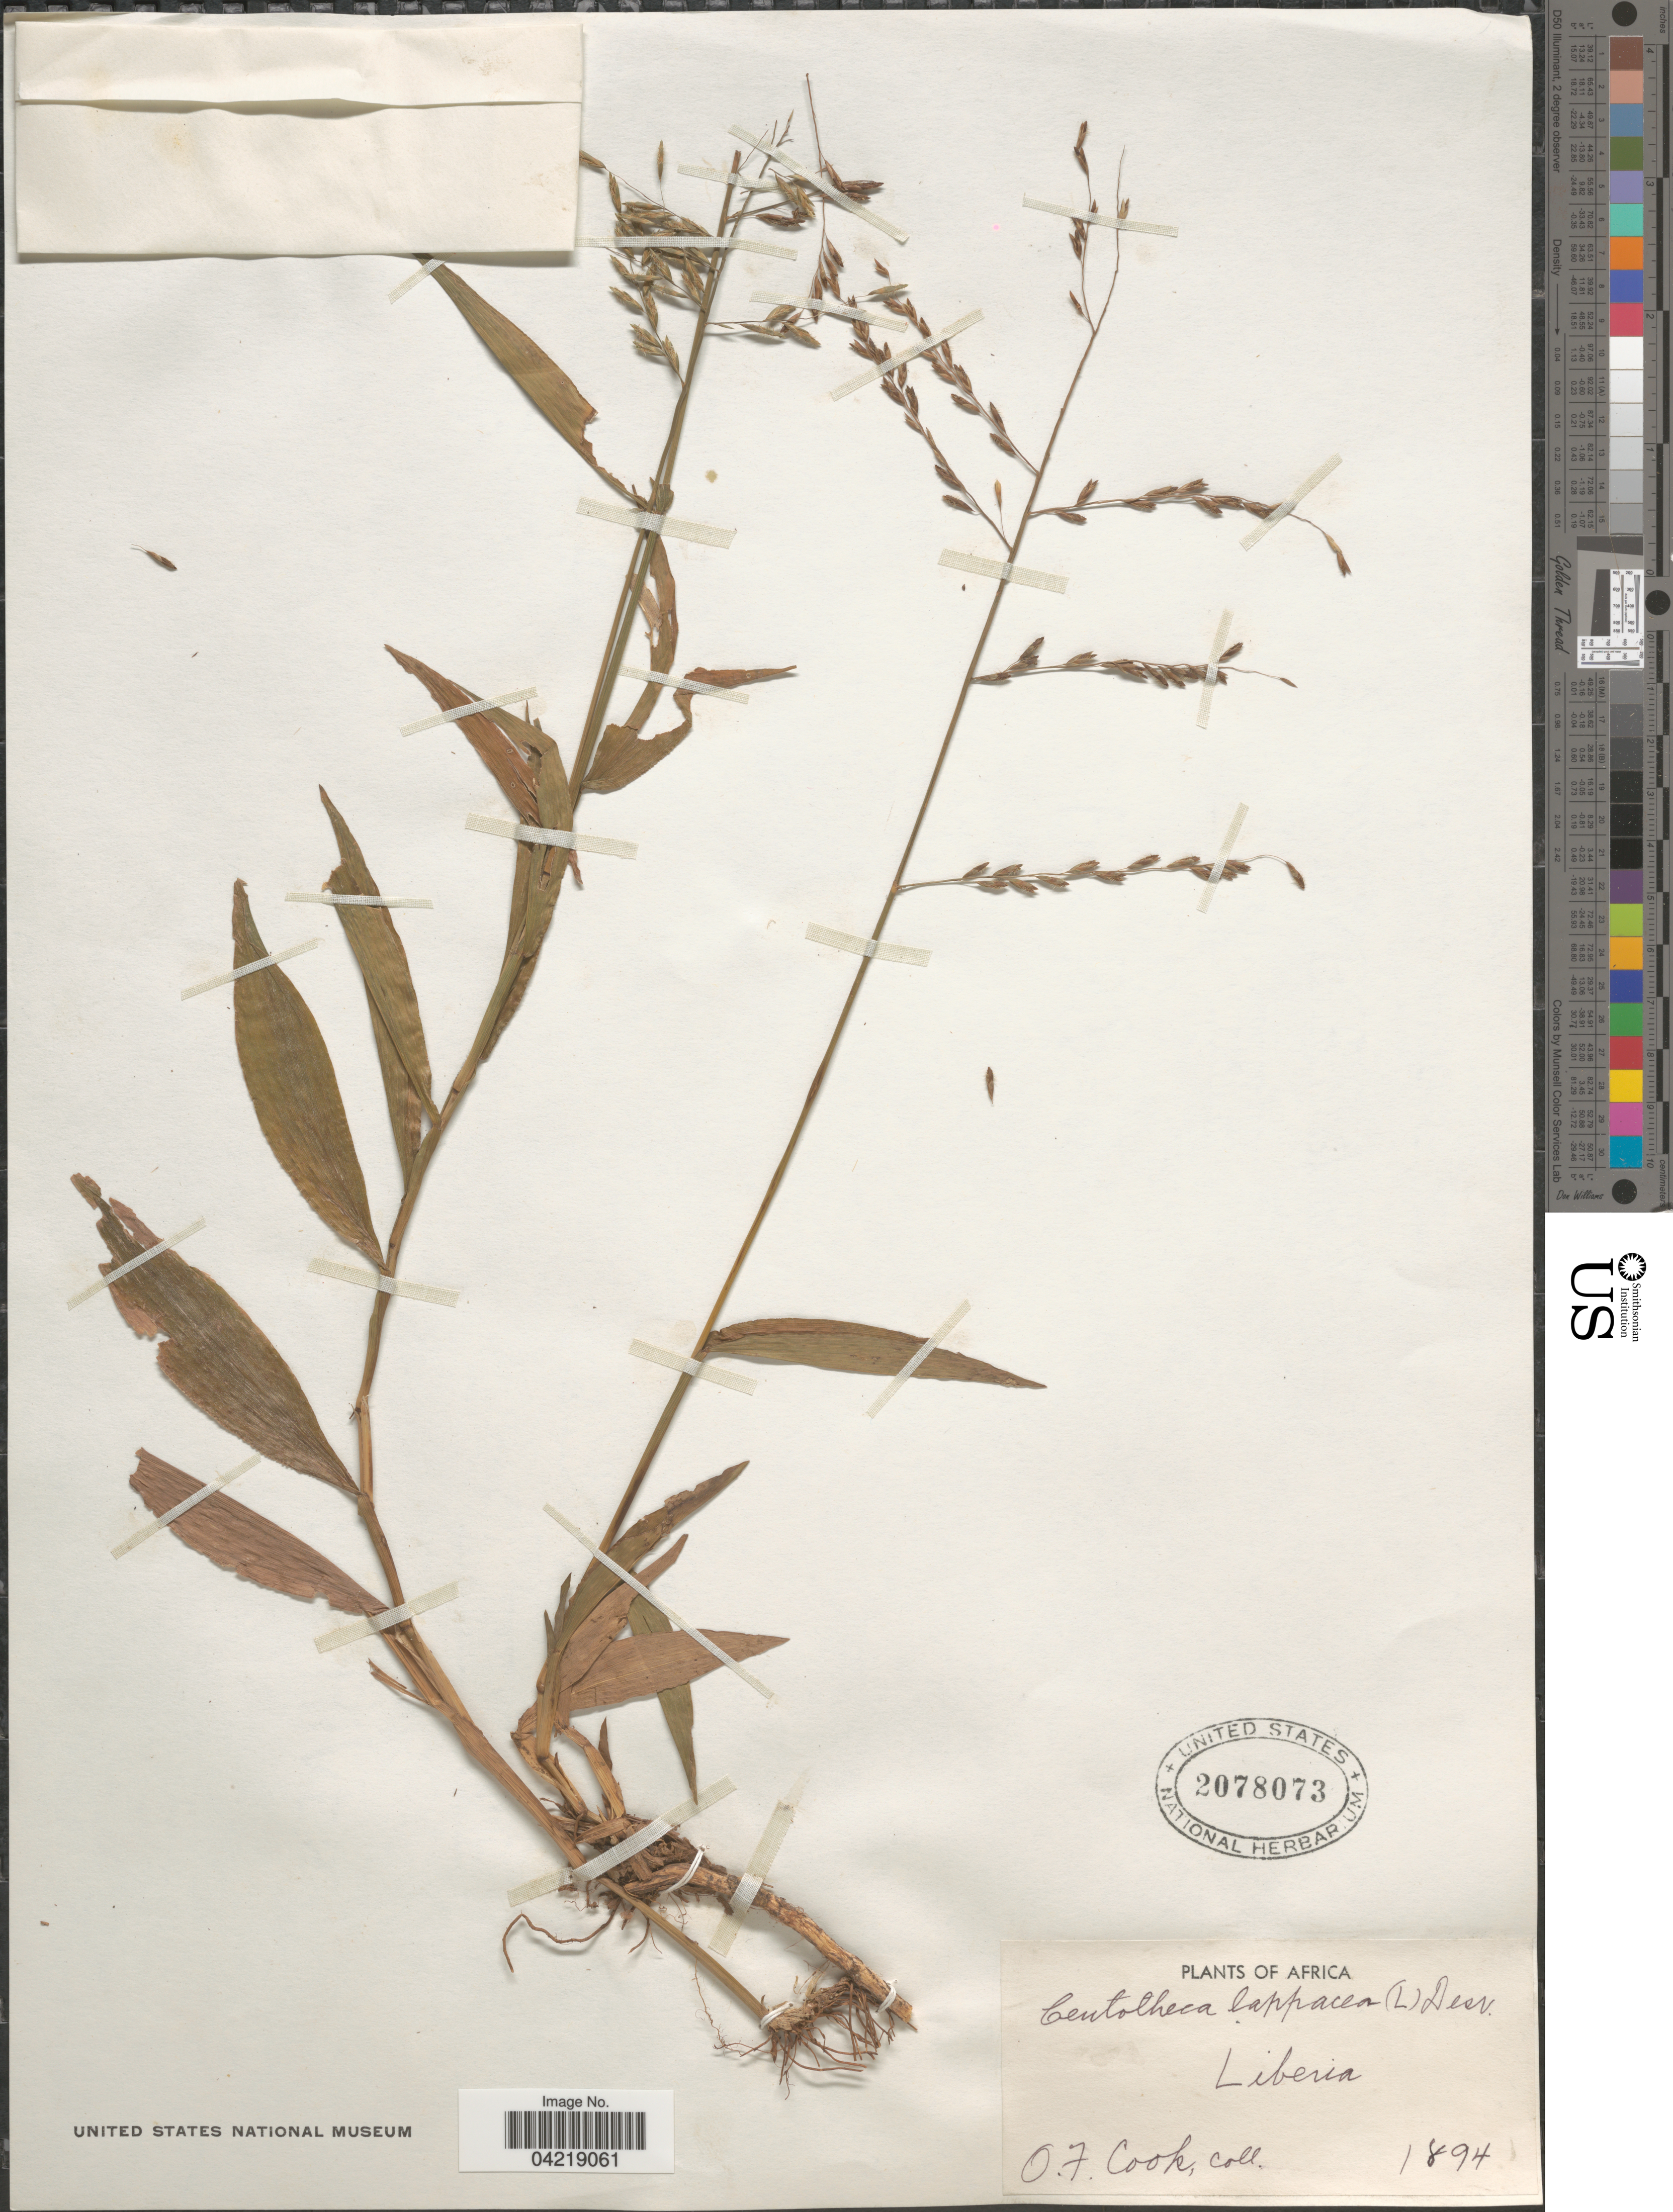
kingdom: Plantae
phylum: Tracheophyta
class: Liliopsida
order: Poales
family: Poaceae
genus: Centotheca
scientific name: Centotheca lappacea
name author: (L.) Desv.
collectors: O. F. Cook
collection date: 1894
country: Liberia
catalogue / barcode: US 2078073